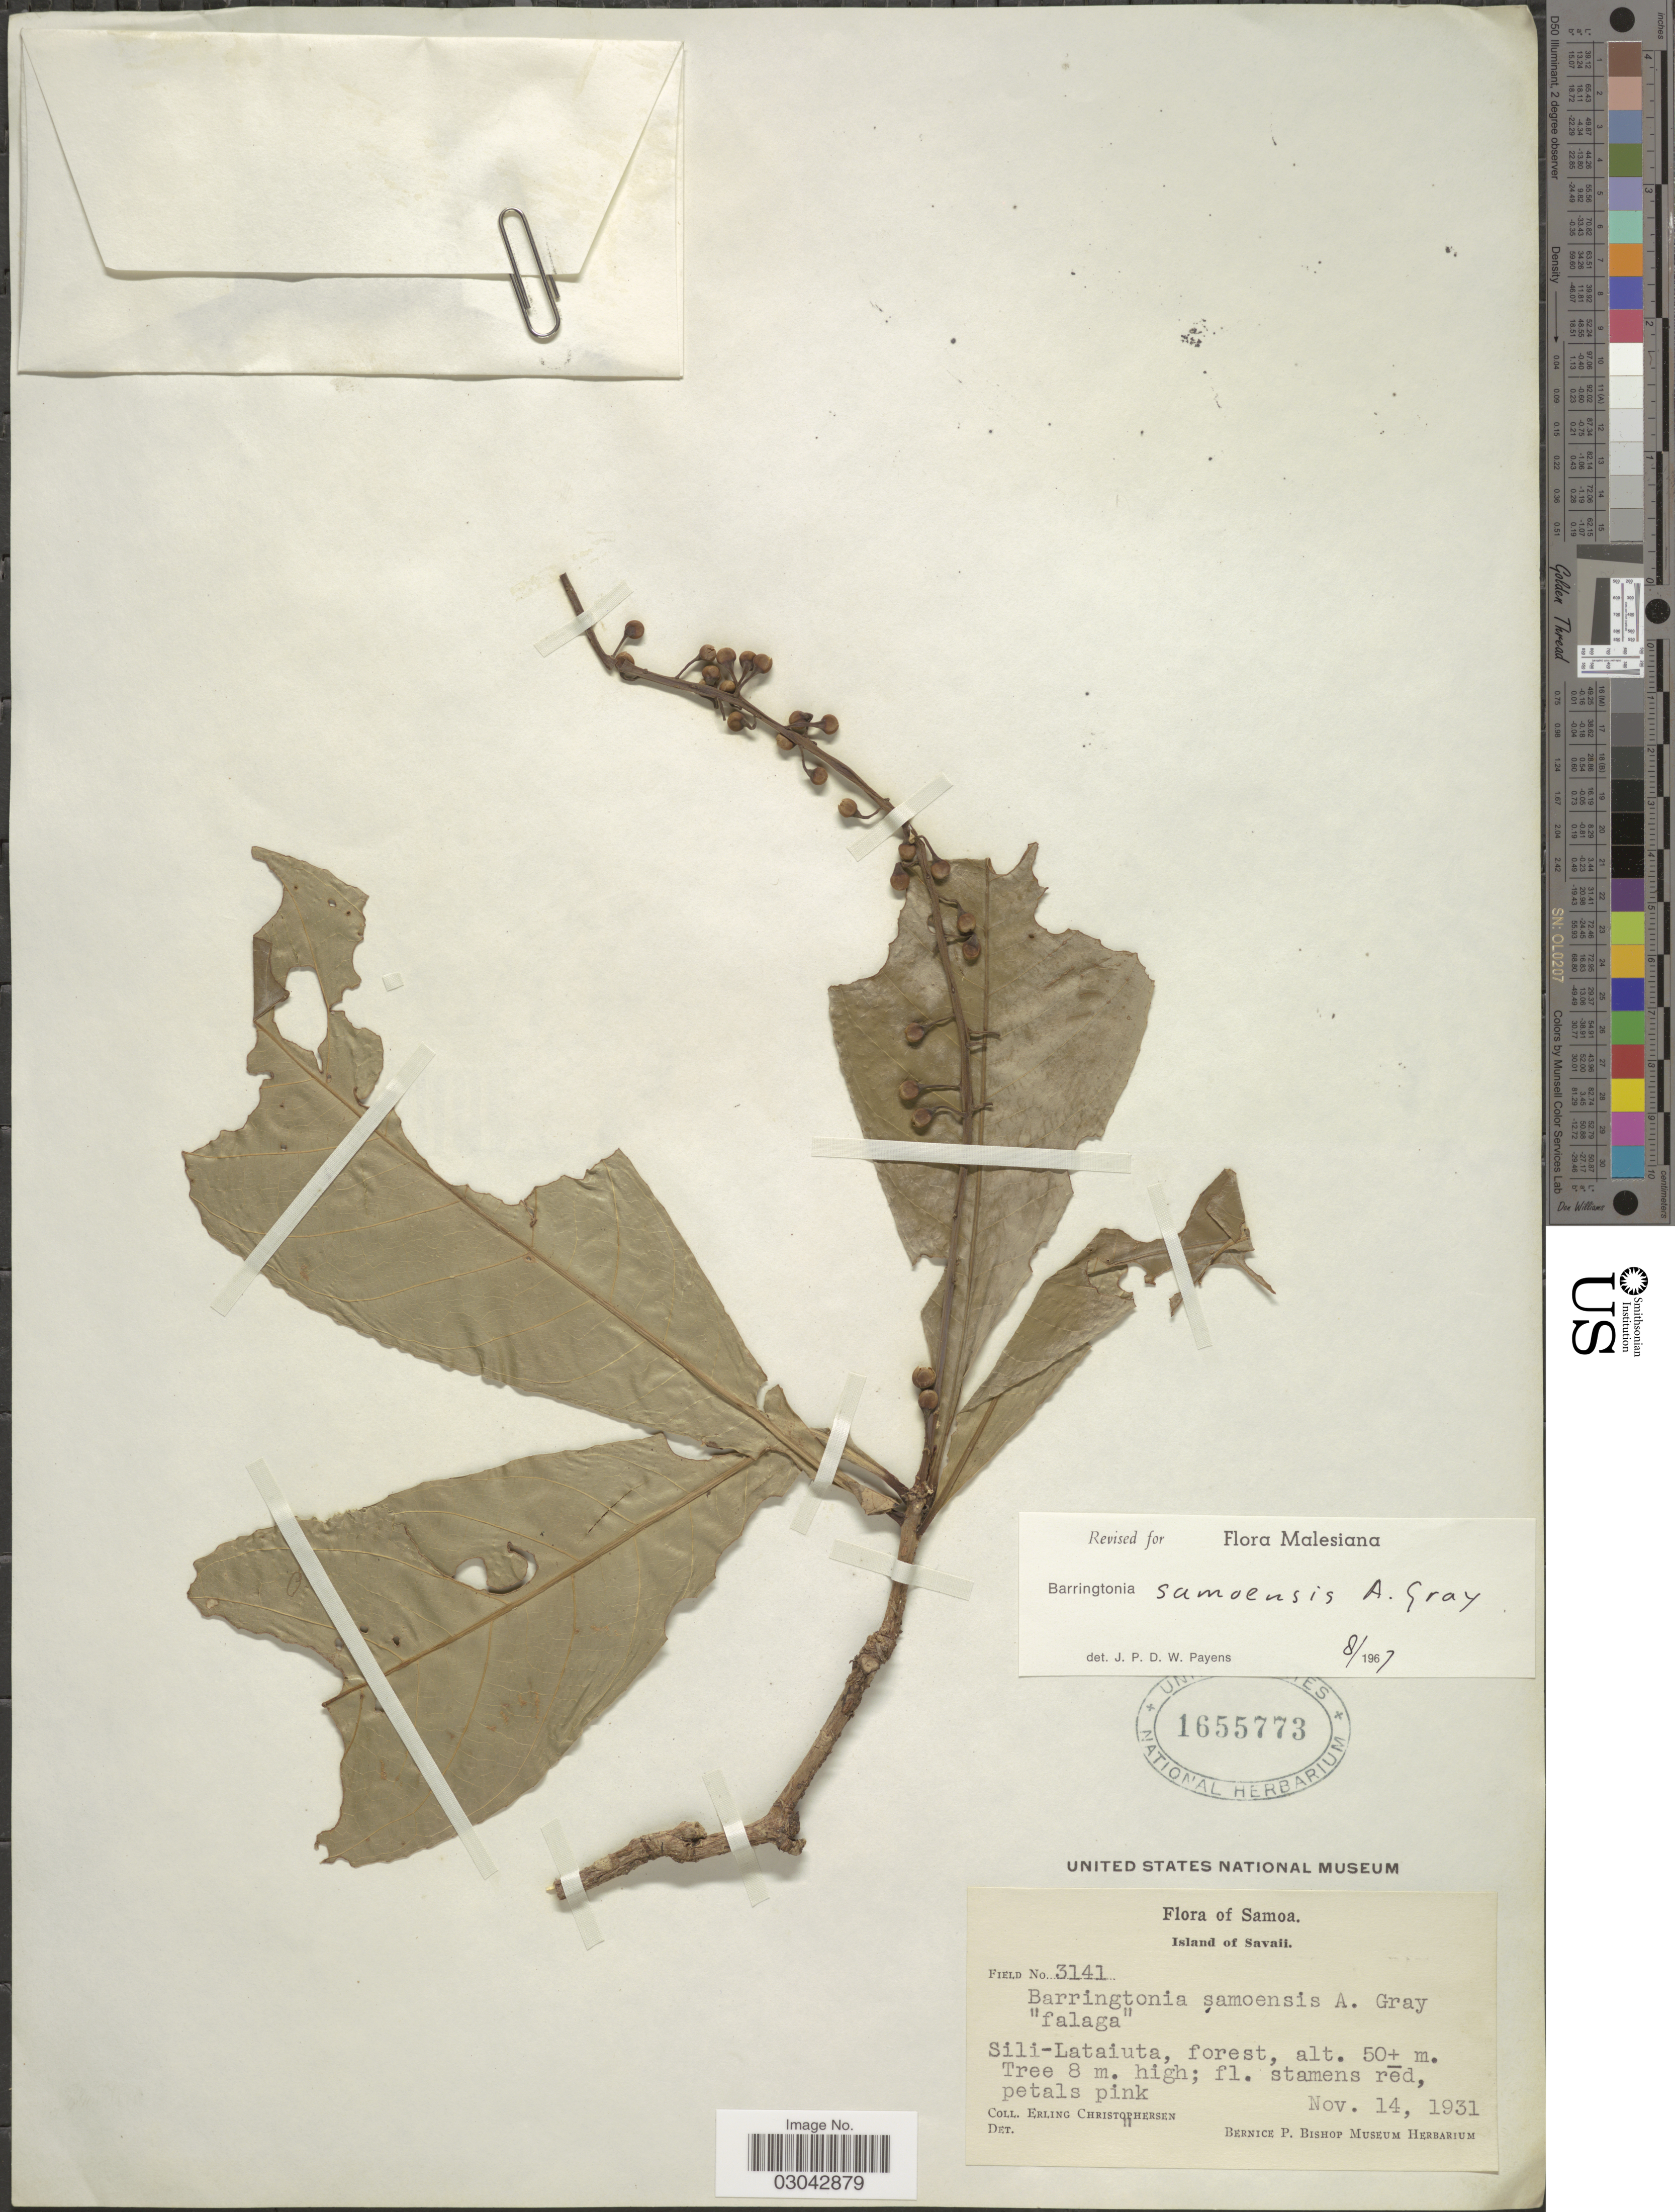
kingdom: Plantae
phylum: Tracheophyta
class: Magnoliopsida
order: Ericales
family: Lecythidaceae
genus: Barringtonia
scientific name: Barringtonia samoensis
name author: A. Gray in Wilkes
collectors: E. Christophersen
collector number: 3141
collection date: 1931-11-14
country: Samoa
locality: Samoa. Island of Savaii. Sili-Lataiuta.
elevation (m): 50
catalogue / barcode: US 1655773